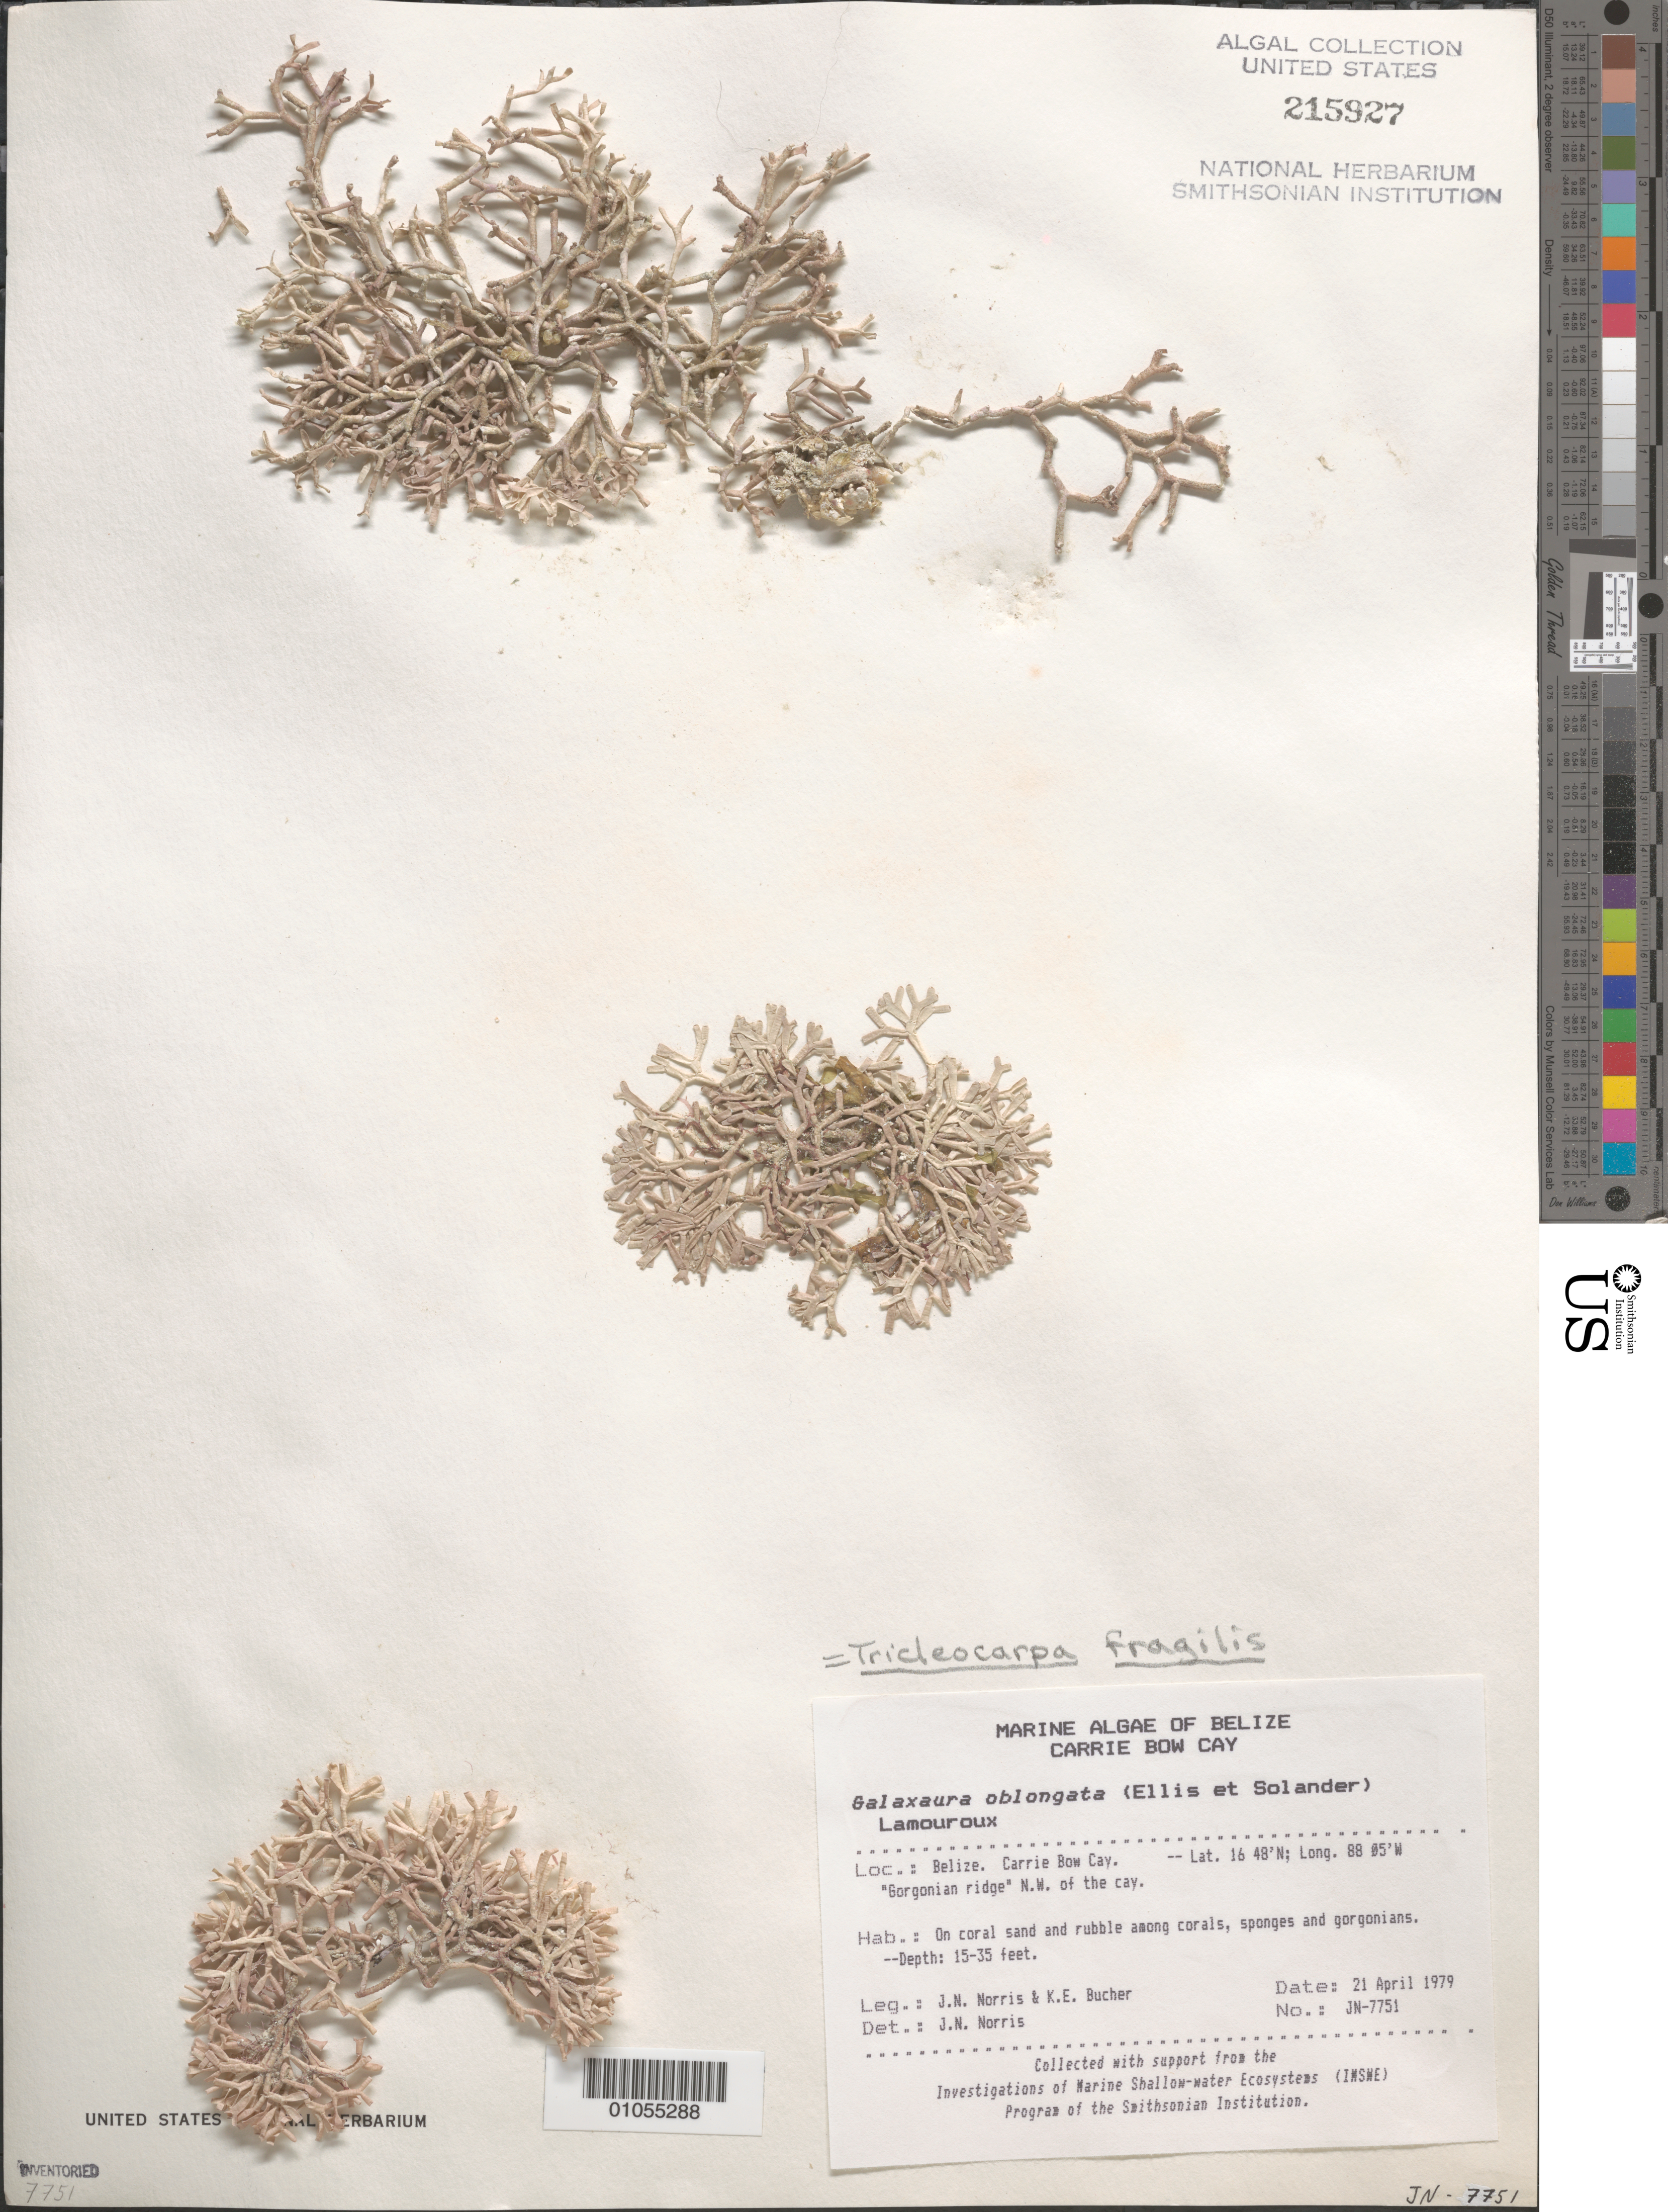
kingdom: Plantae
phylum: Rhodophyta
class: Florideophyceae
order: Nemaliales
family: Galaxauraceae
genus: Tricleocarpa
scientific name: Tricleocarpa fragilis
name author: (L.) Huisman & R.A. Towns.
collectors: J. N. Norris & K. E. Bucher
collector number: JN-7751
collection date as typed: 21 Apr 1979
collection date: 1979-04-21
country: Belize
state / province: Stann Creek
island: Carrie Bow Cay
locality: "Gorgonian ridge" northwest of the cay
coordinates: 16 48'N, 88 05'W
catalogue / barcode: US 215927